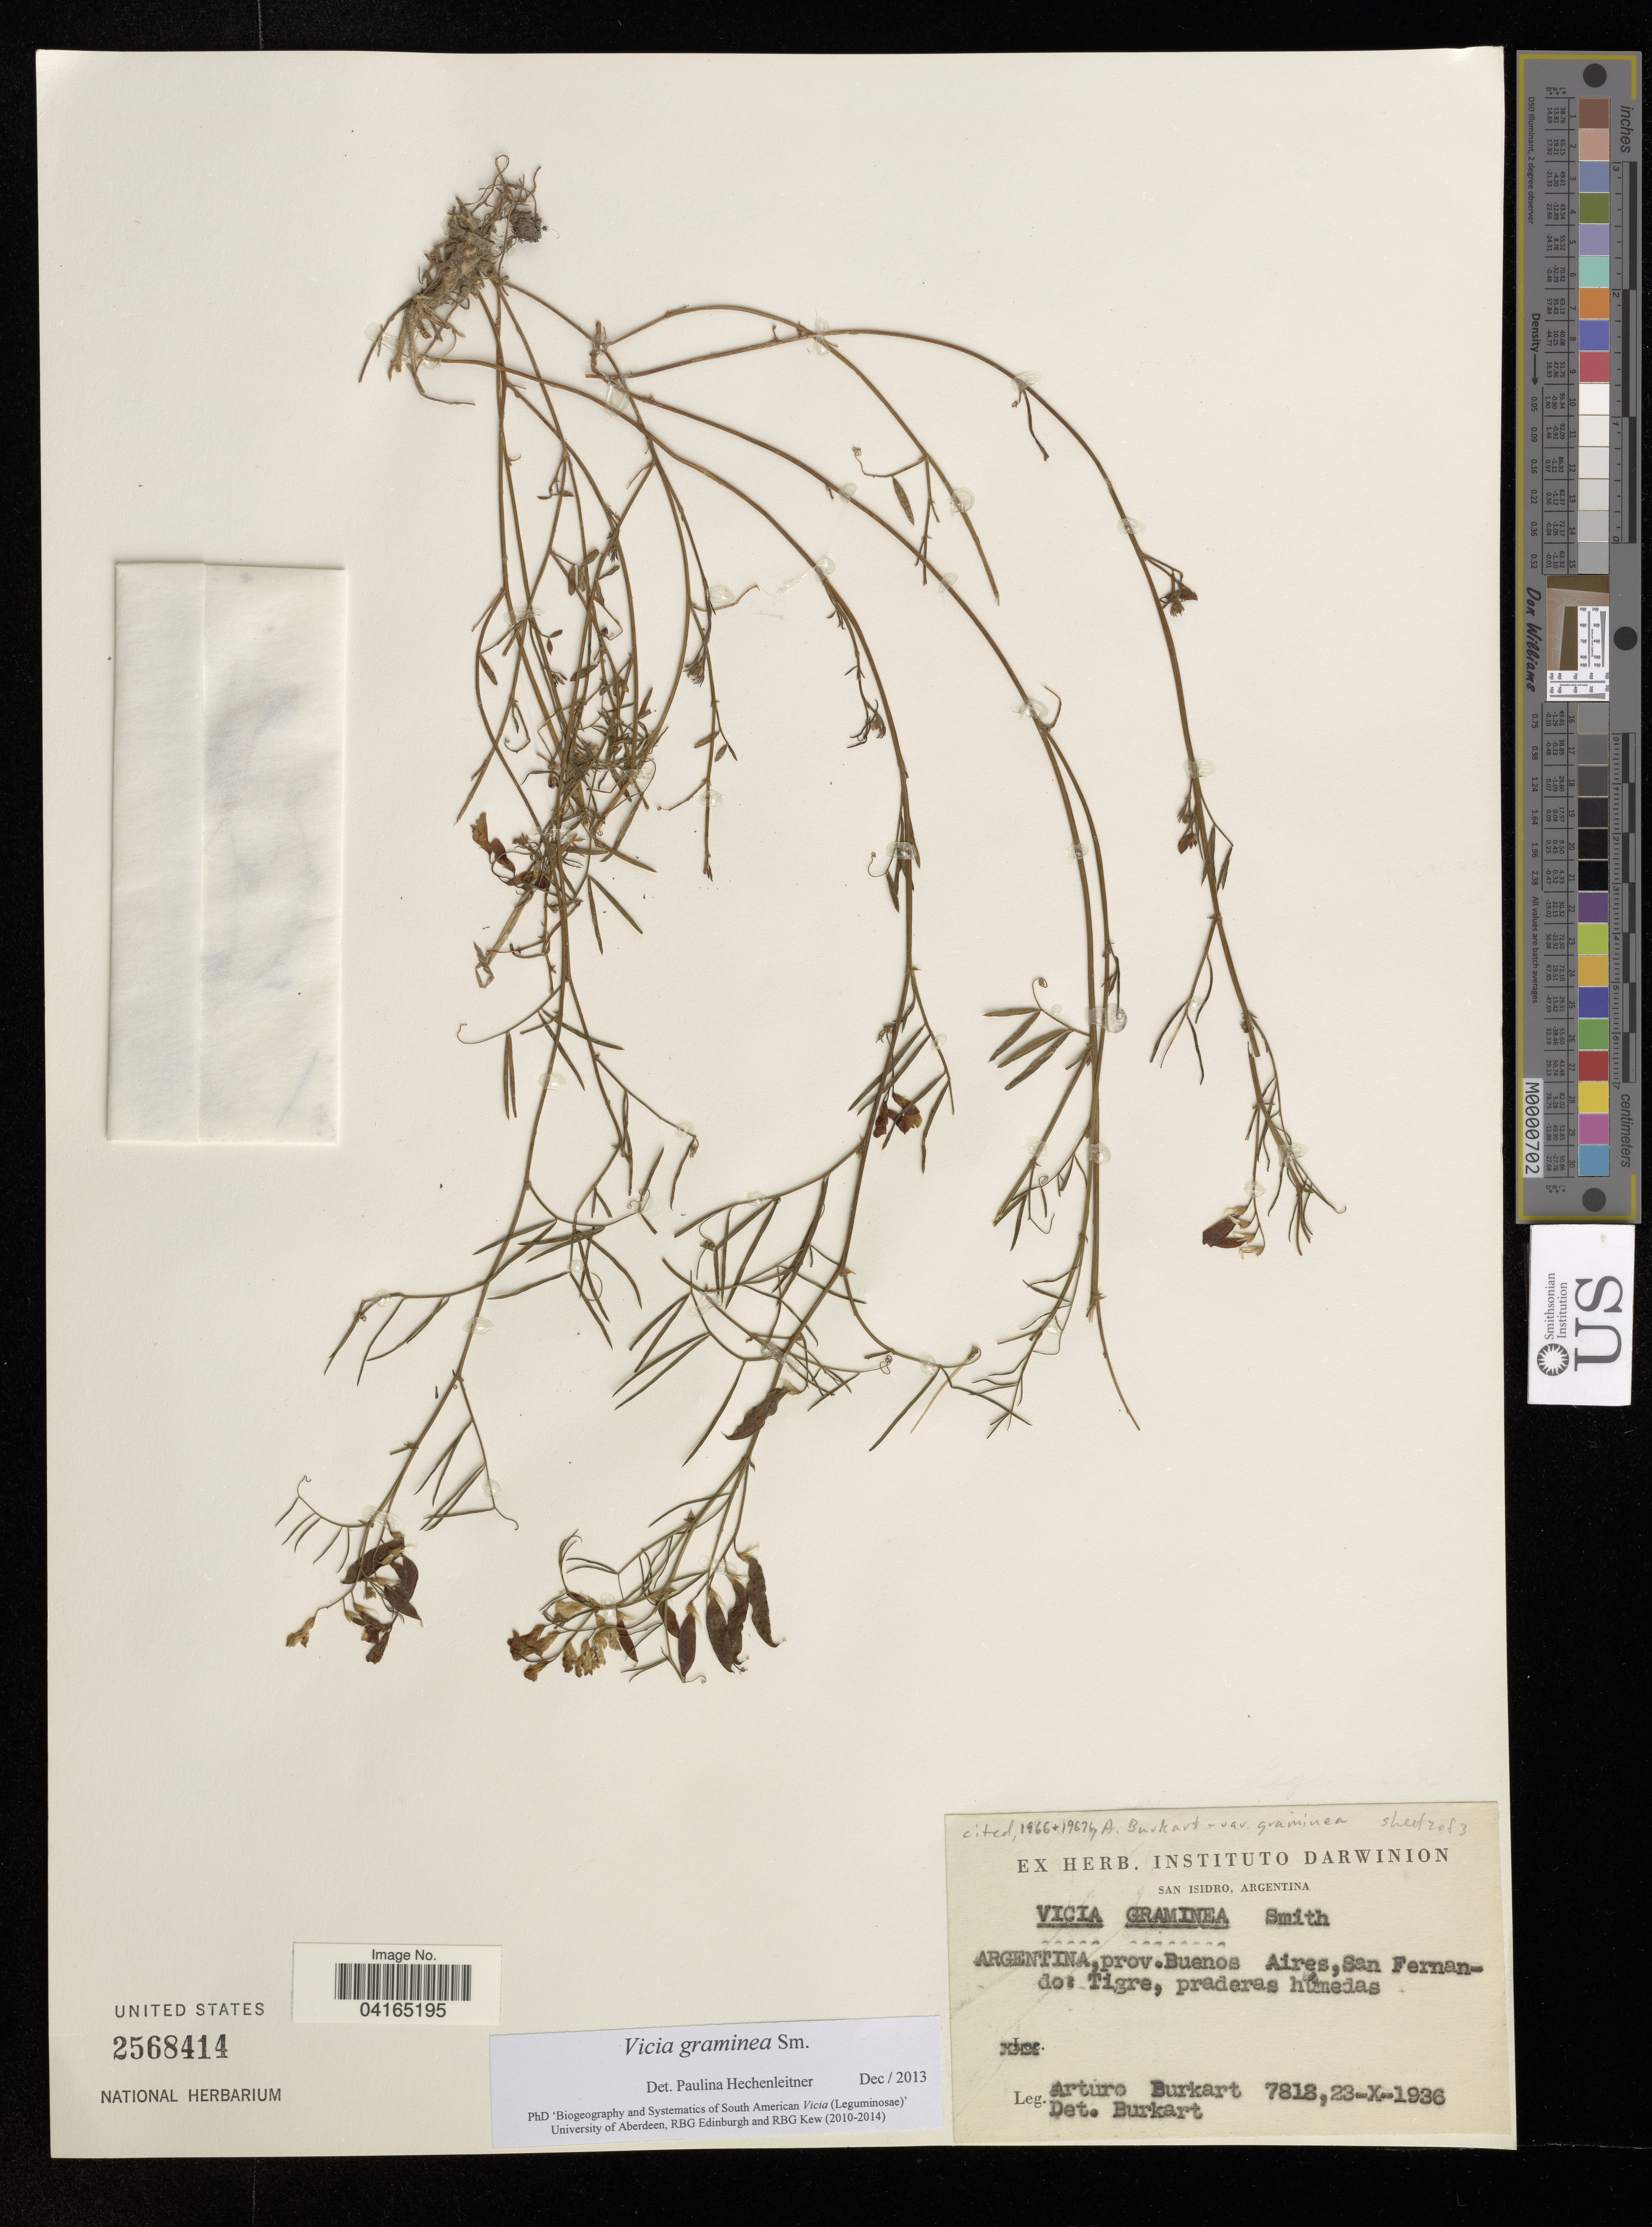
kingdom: Plantae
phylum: Tracheophyta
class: Magnoliopsida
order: Fabales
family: Fabaceae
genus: Vicia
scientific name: Vicia graminea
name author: Sm.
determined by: Hechenleitner, Paulina, RBG Edinburgh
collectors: A. E. Burkart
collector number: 7818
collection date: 1936-10-23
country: Argentina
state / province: Buenos Aires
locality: Prov. Buenos Aires, San Fernando: Tigre.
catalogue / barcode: US 2568414